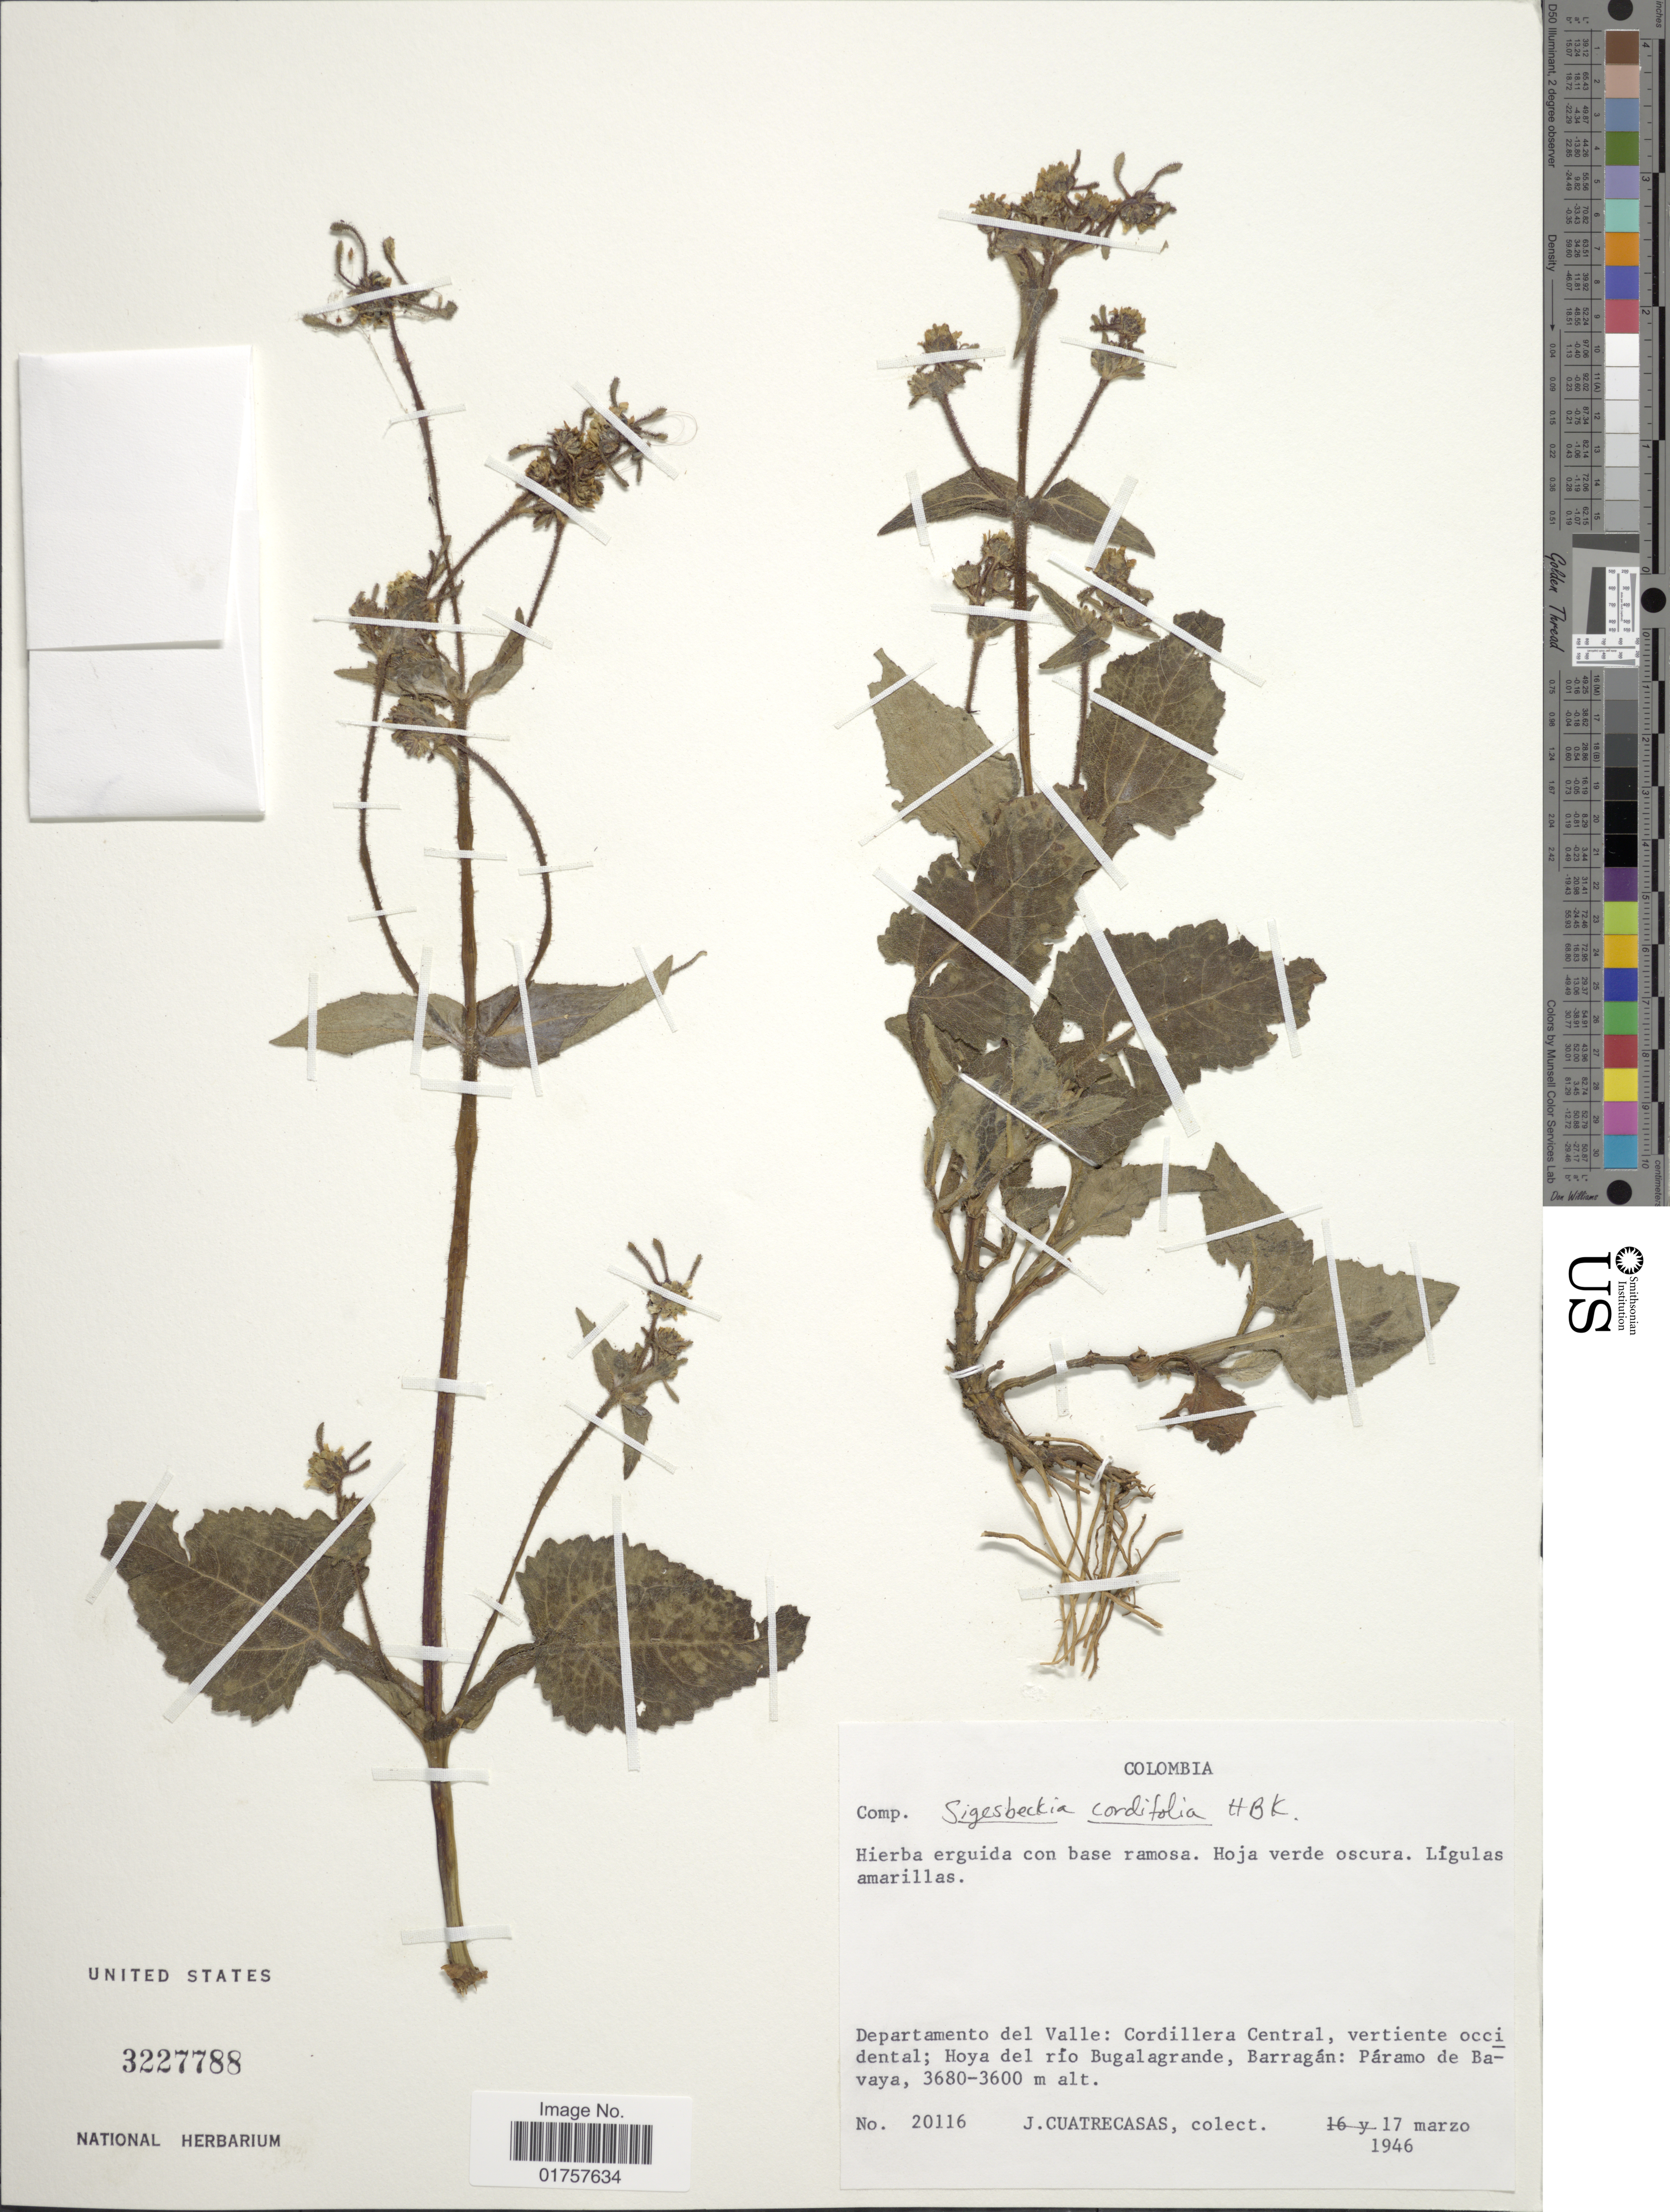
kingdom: Plantae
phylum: Tracheophyta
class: Magnoliopsida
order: Asterales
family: Asteraceae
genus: Sigesbeckia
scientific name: Sigesbeckia cordifolia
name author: Kunth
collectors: J. Cuatrecasas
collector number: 20116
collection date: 1946-03-17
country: Colombia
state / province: Valle del Cauca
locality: Departamento del Valle: Cordillera Central, vertiente occidental; Hoya del rio Bugalagrande, Barragán: Páramo de Bavaya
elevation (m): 3600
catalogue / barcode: US 3227788